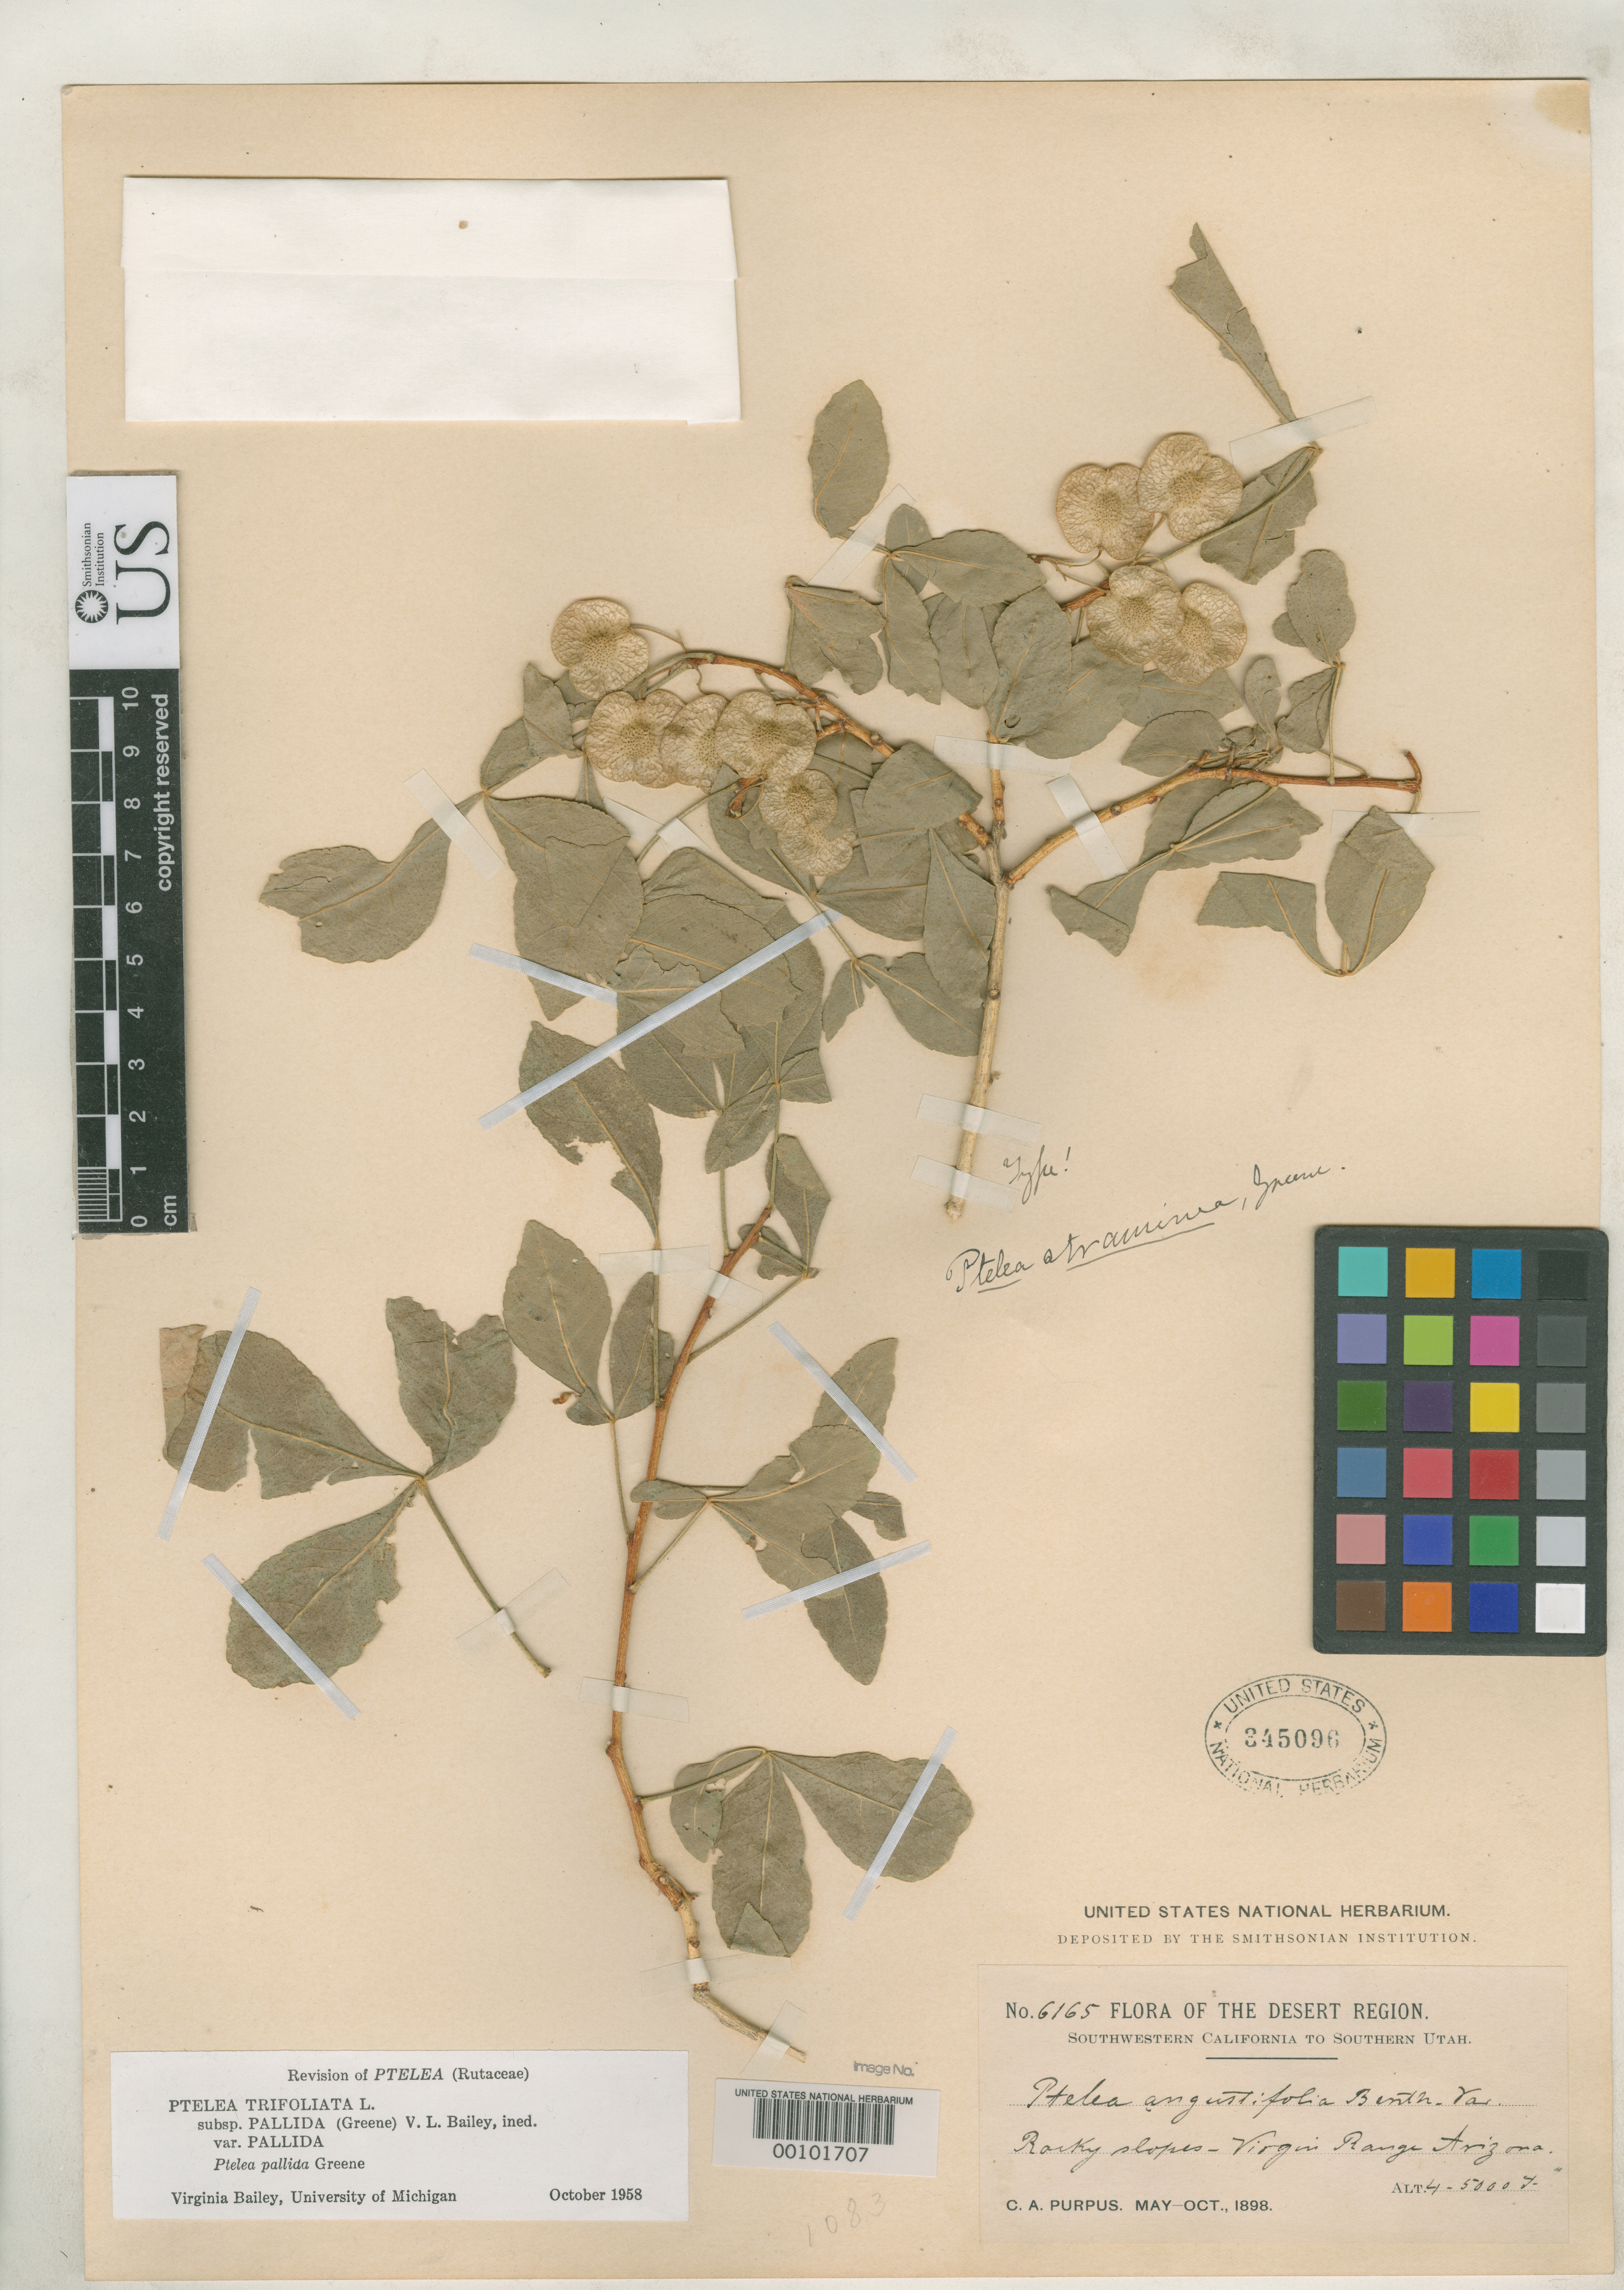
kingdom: Plantae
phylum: Tracheophyta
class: Magnoliopsida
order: Sapindales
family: Rutaceae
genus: Ptelea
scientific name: Ptelea straminea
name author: Greene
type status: Holotype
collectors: C. A. Purpus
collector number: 6165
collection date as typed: May 1898 to -- Oct 1898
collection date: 1898-05/1898-10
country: United States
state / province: Arizona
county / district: Mohave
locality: Virgin Mountains.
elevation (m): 1219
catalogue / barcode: US 345096